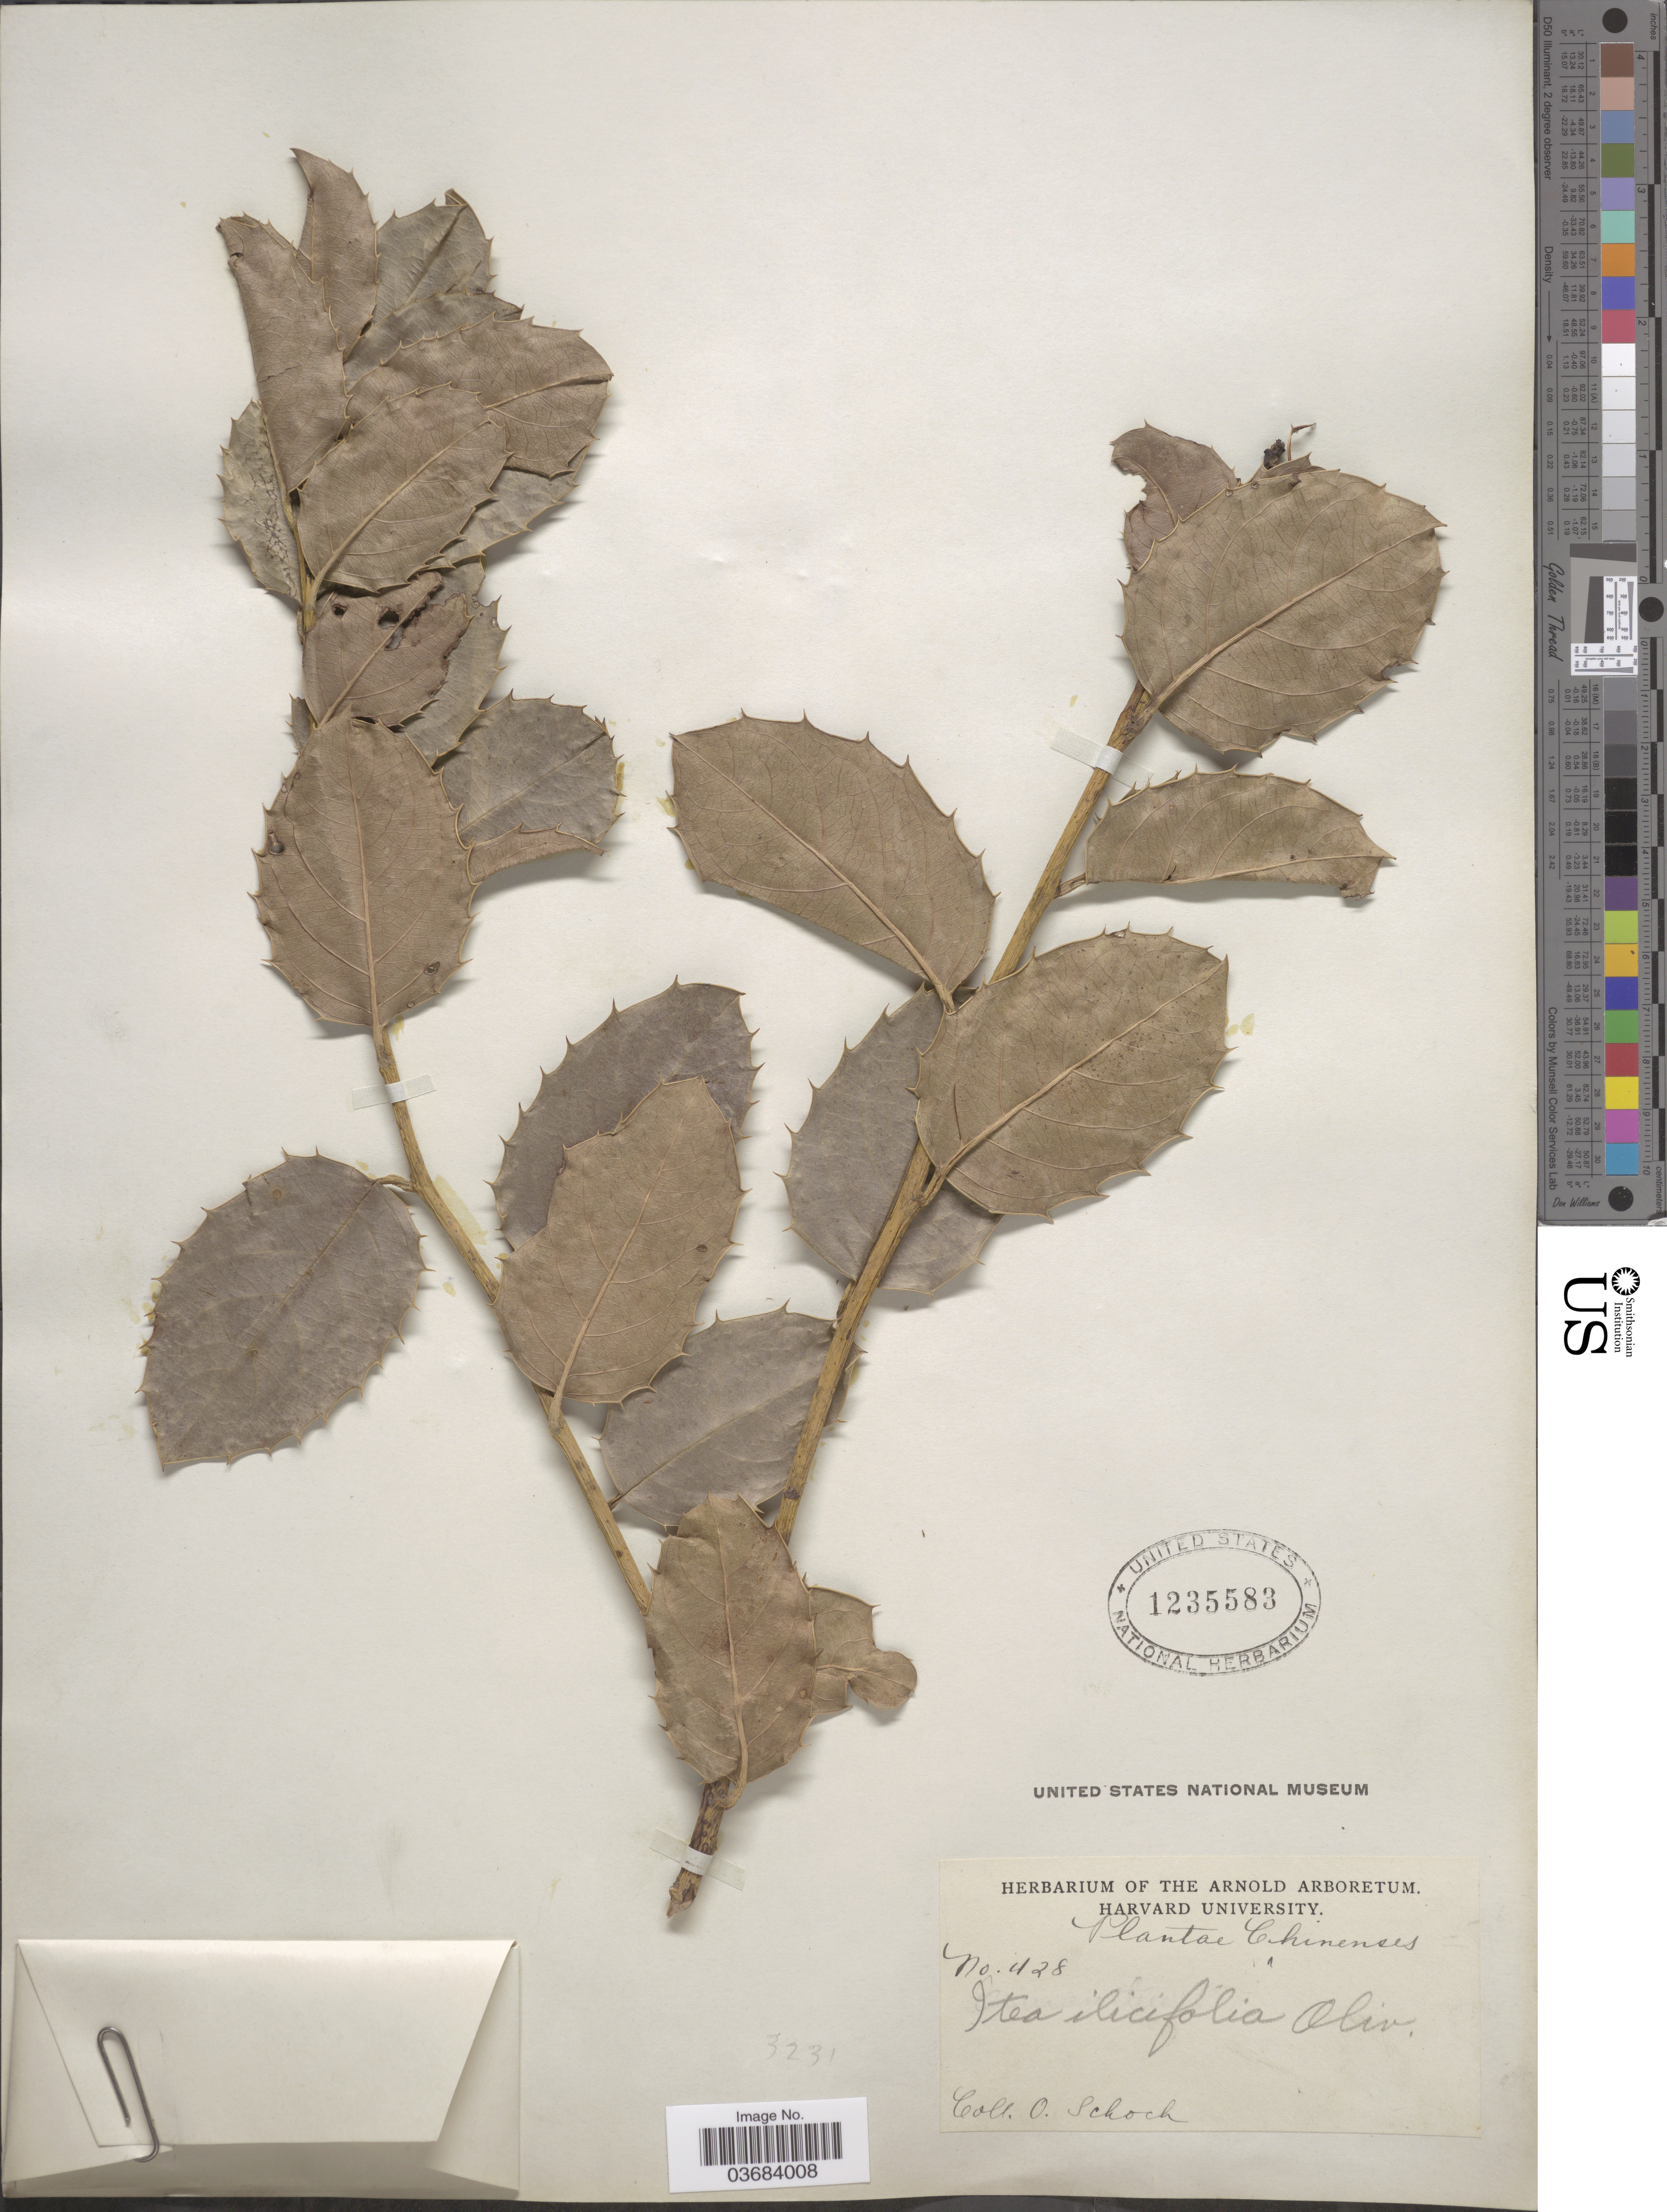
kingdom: Plantae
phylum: Tracheophyta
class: Magnoliopsida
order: Saxifragales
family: Iteaceae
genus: Itea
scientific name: Itea ilicifolia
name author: Oliv.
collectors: O. Schock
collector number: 428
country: China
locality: Chinenses.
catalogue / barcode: US 1235583